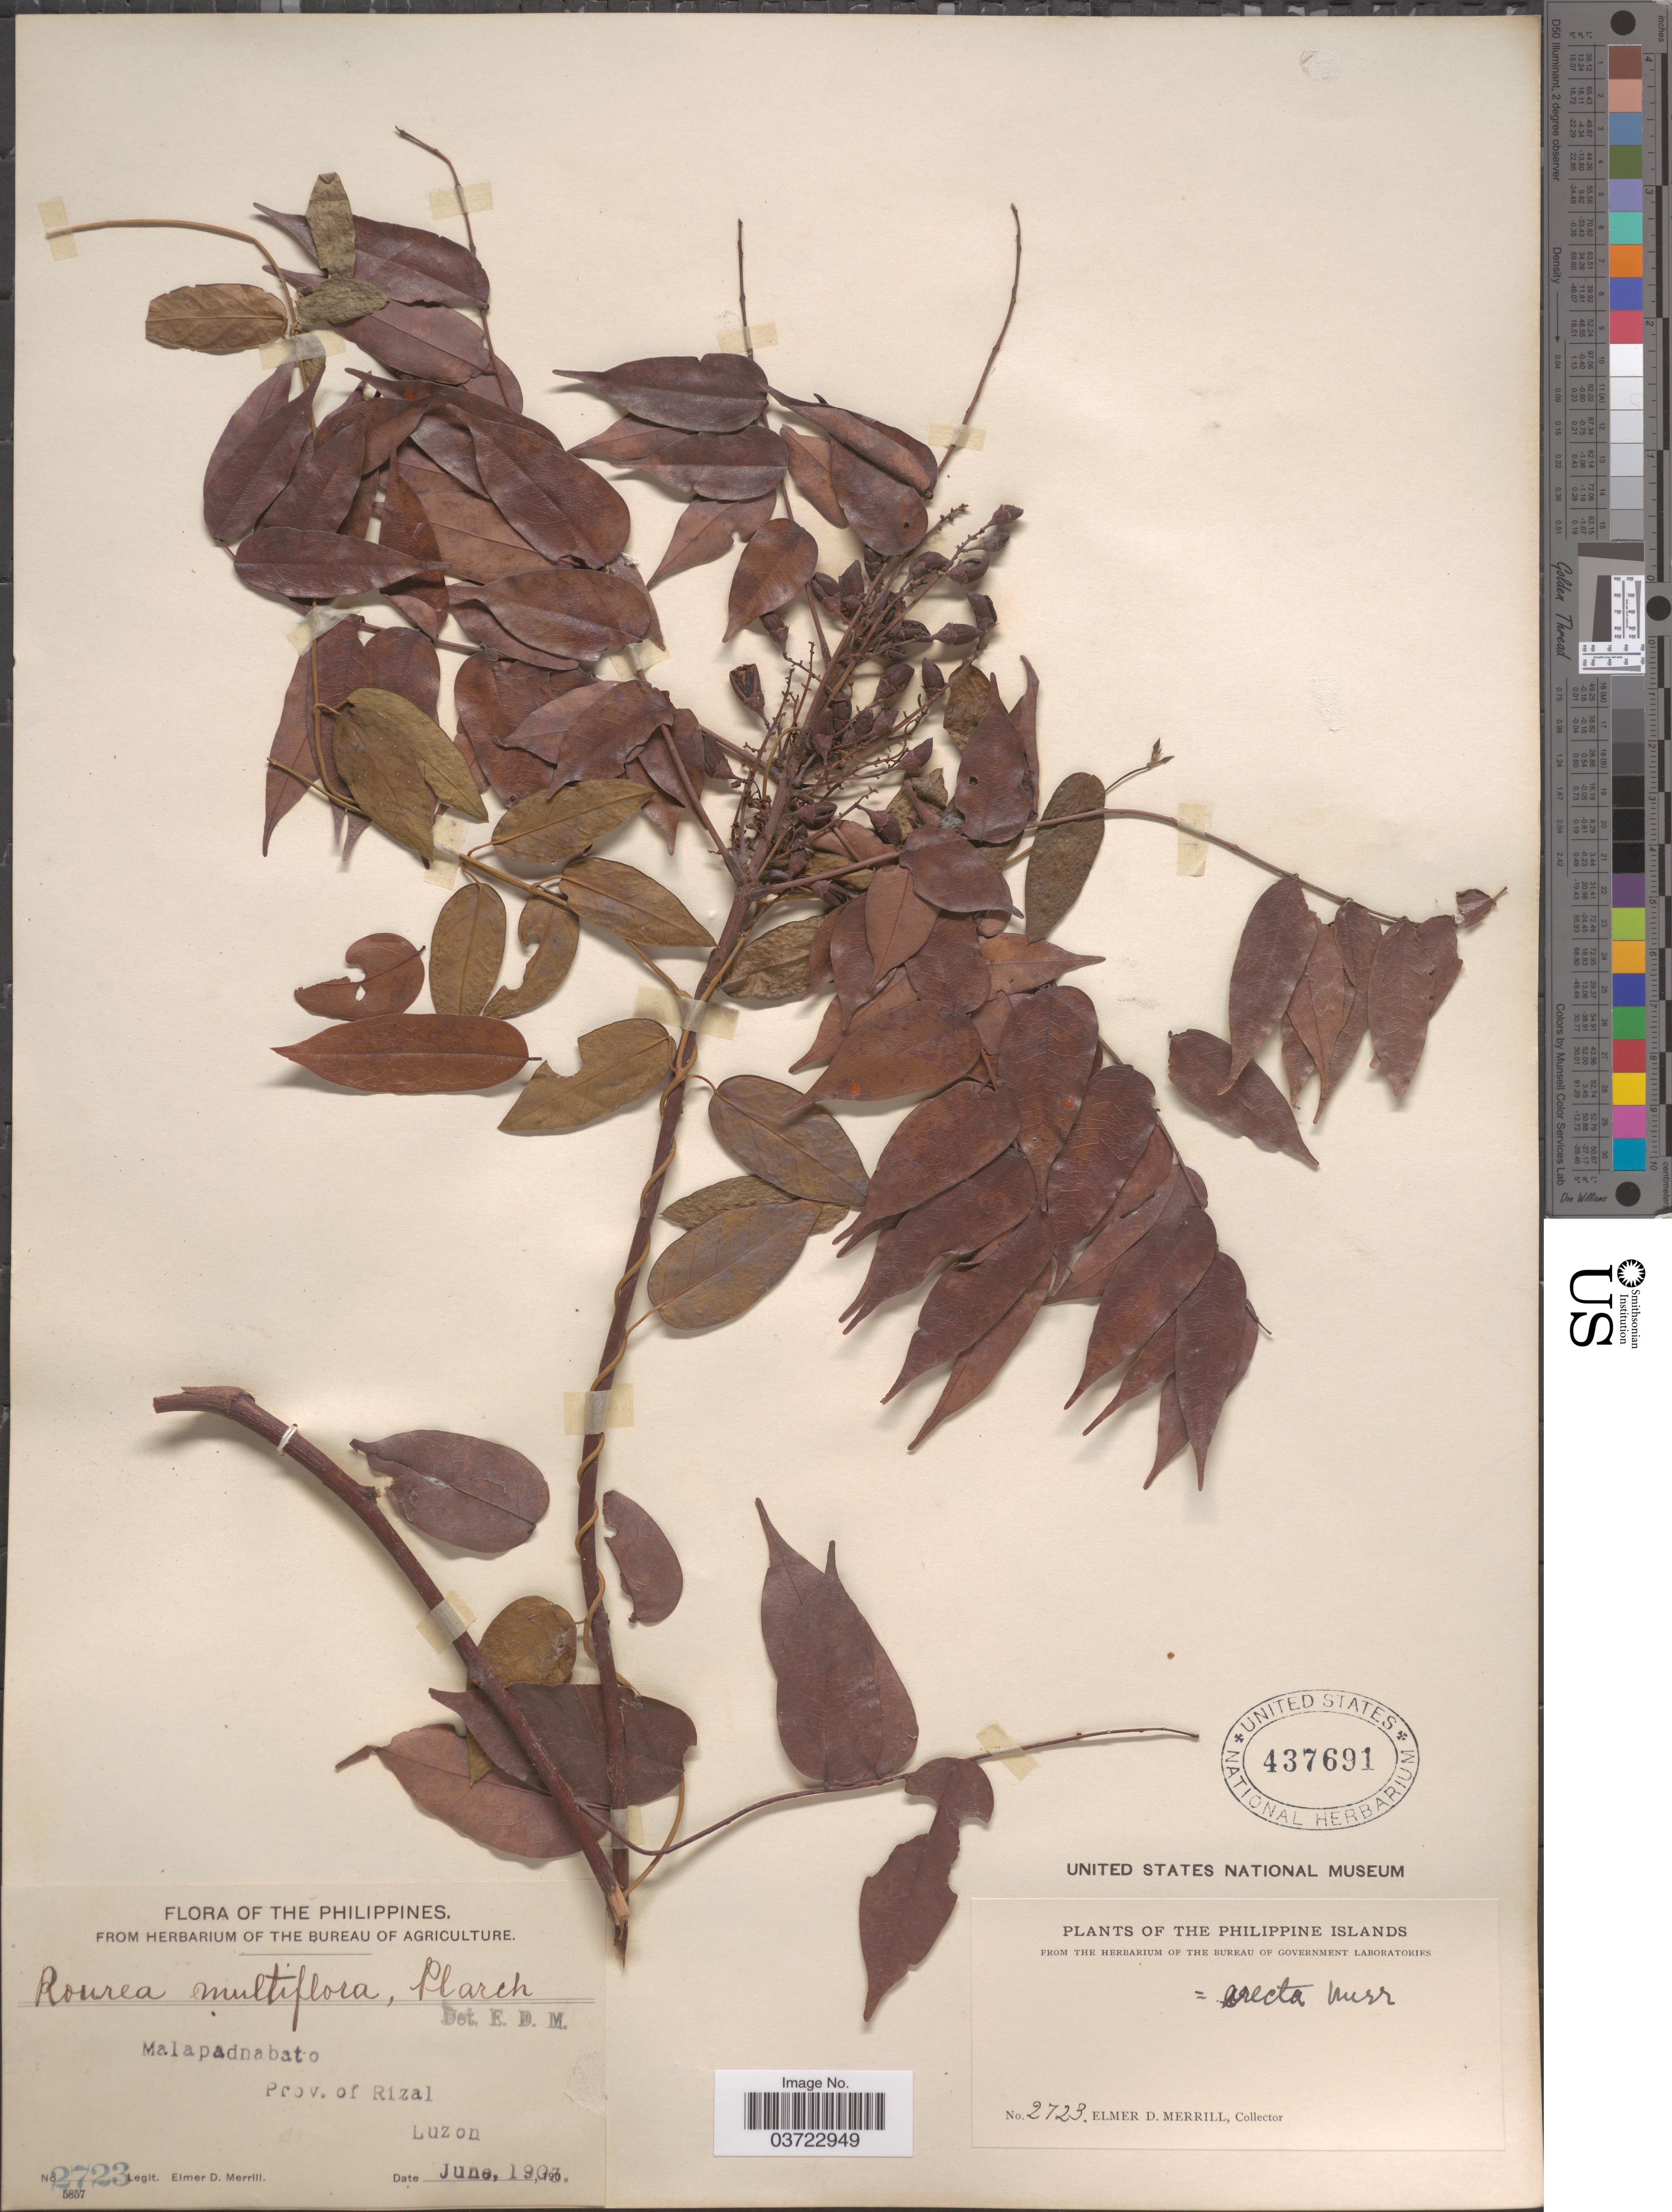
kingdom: Plantae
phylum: Tracheophyta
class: Magnoliopsida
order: Oxalidales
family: Connaraceae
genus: Rourea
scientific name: Rourea erecta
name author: (Blanco) Merr.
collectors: E. D. Merrill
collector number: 2723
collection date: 1903-06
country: Philippines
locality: Malapadnabato. Prov. of Rizal. Luzon.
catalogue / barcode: US 437691